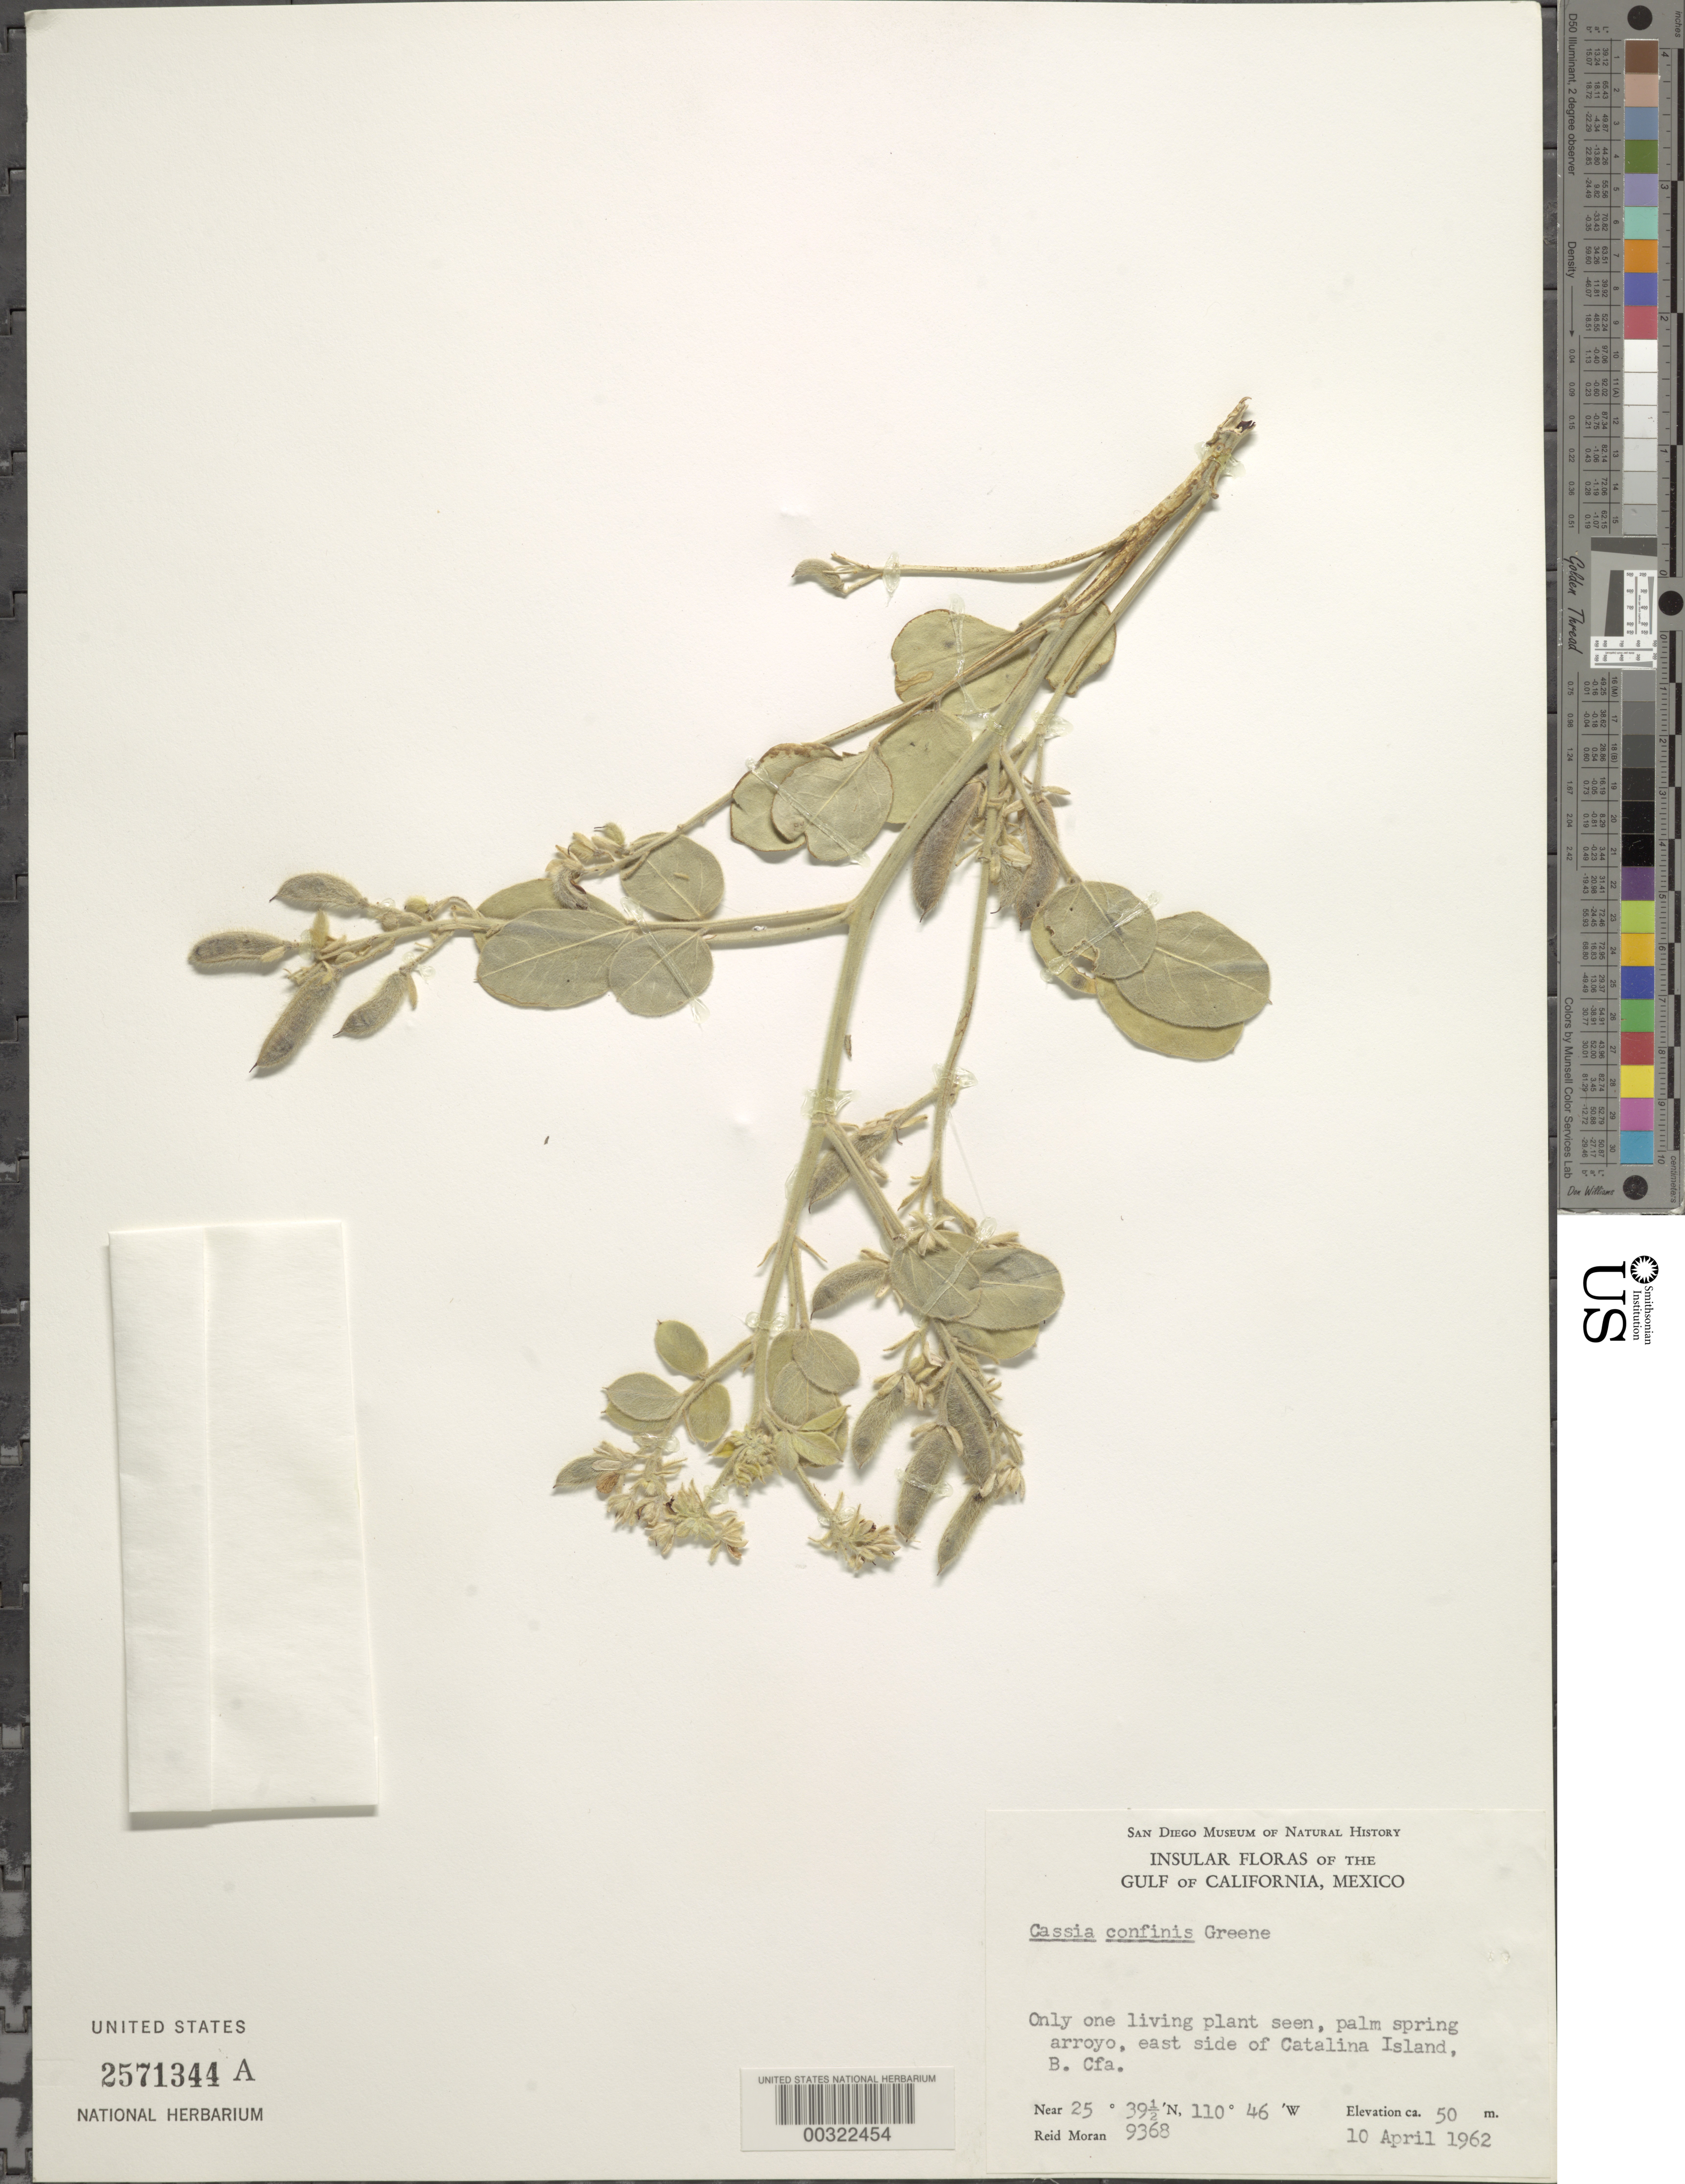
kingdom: Plantae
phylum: Tracheophyta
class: Magnoliopsida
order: Fabales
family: Fabaceae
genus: Senna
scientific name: Senna confinis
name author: (Greene) H.S. Irwin & Barneby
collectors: R. V. Moran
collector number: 9368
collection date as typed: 10 Apr 1962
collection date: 1962-04-10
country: Mexico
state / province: Baja California Sur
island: Santa Catalina Island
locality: E side of Island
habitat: Palm spring arroyo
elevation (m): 50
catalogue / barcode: US 2571344A